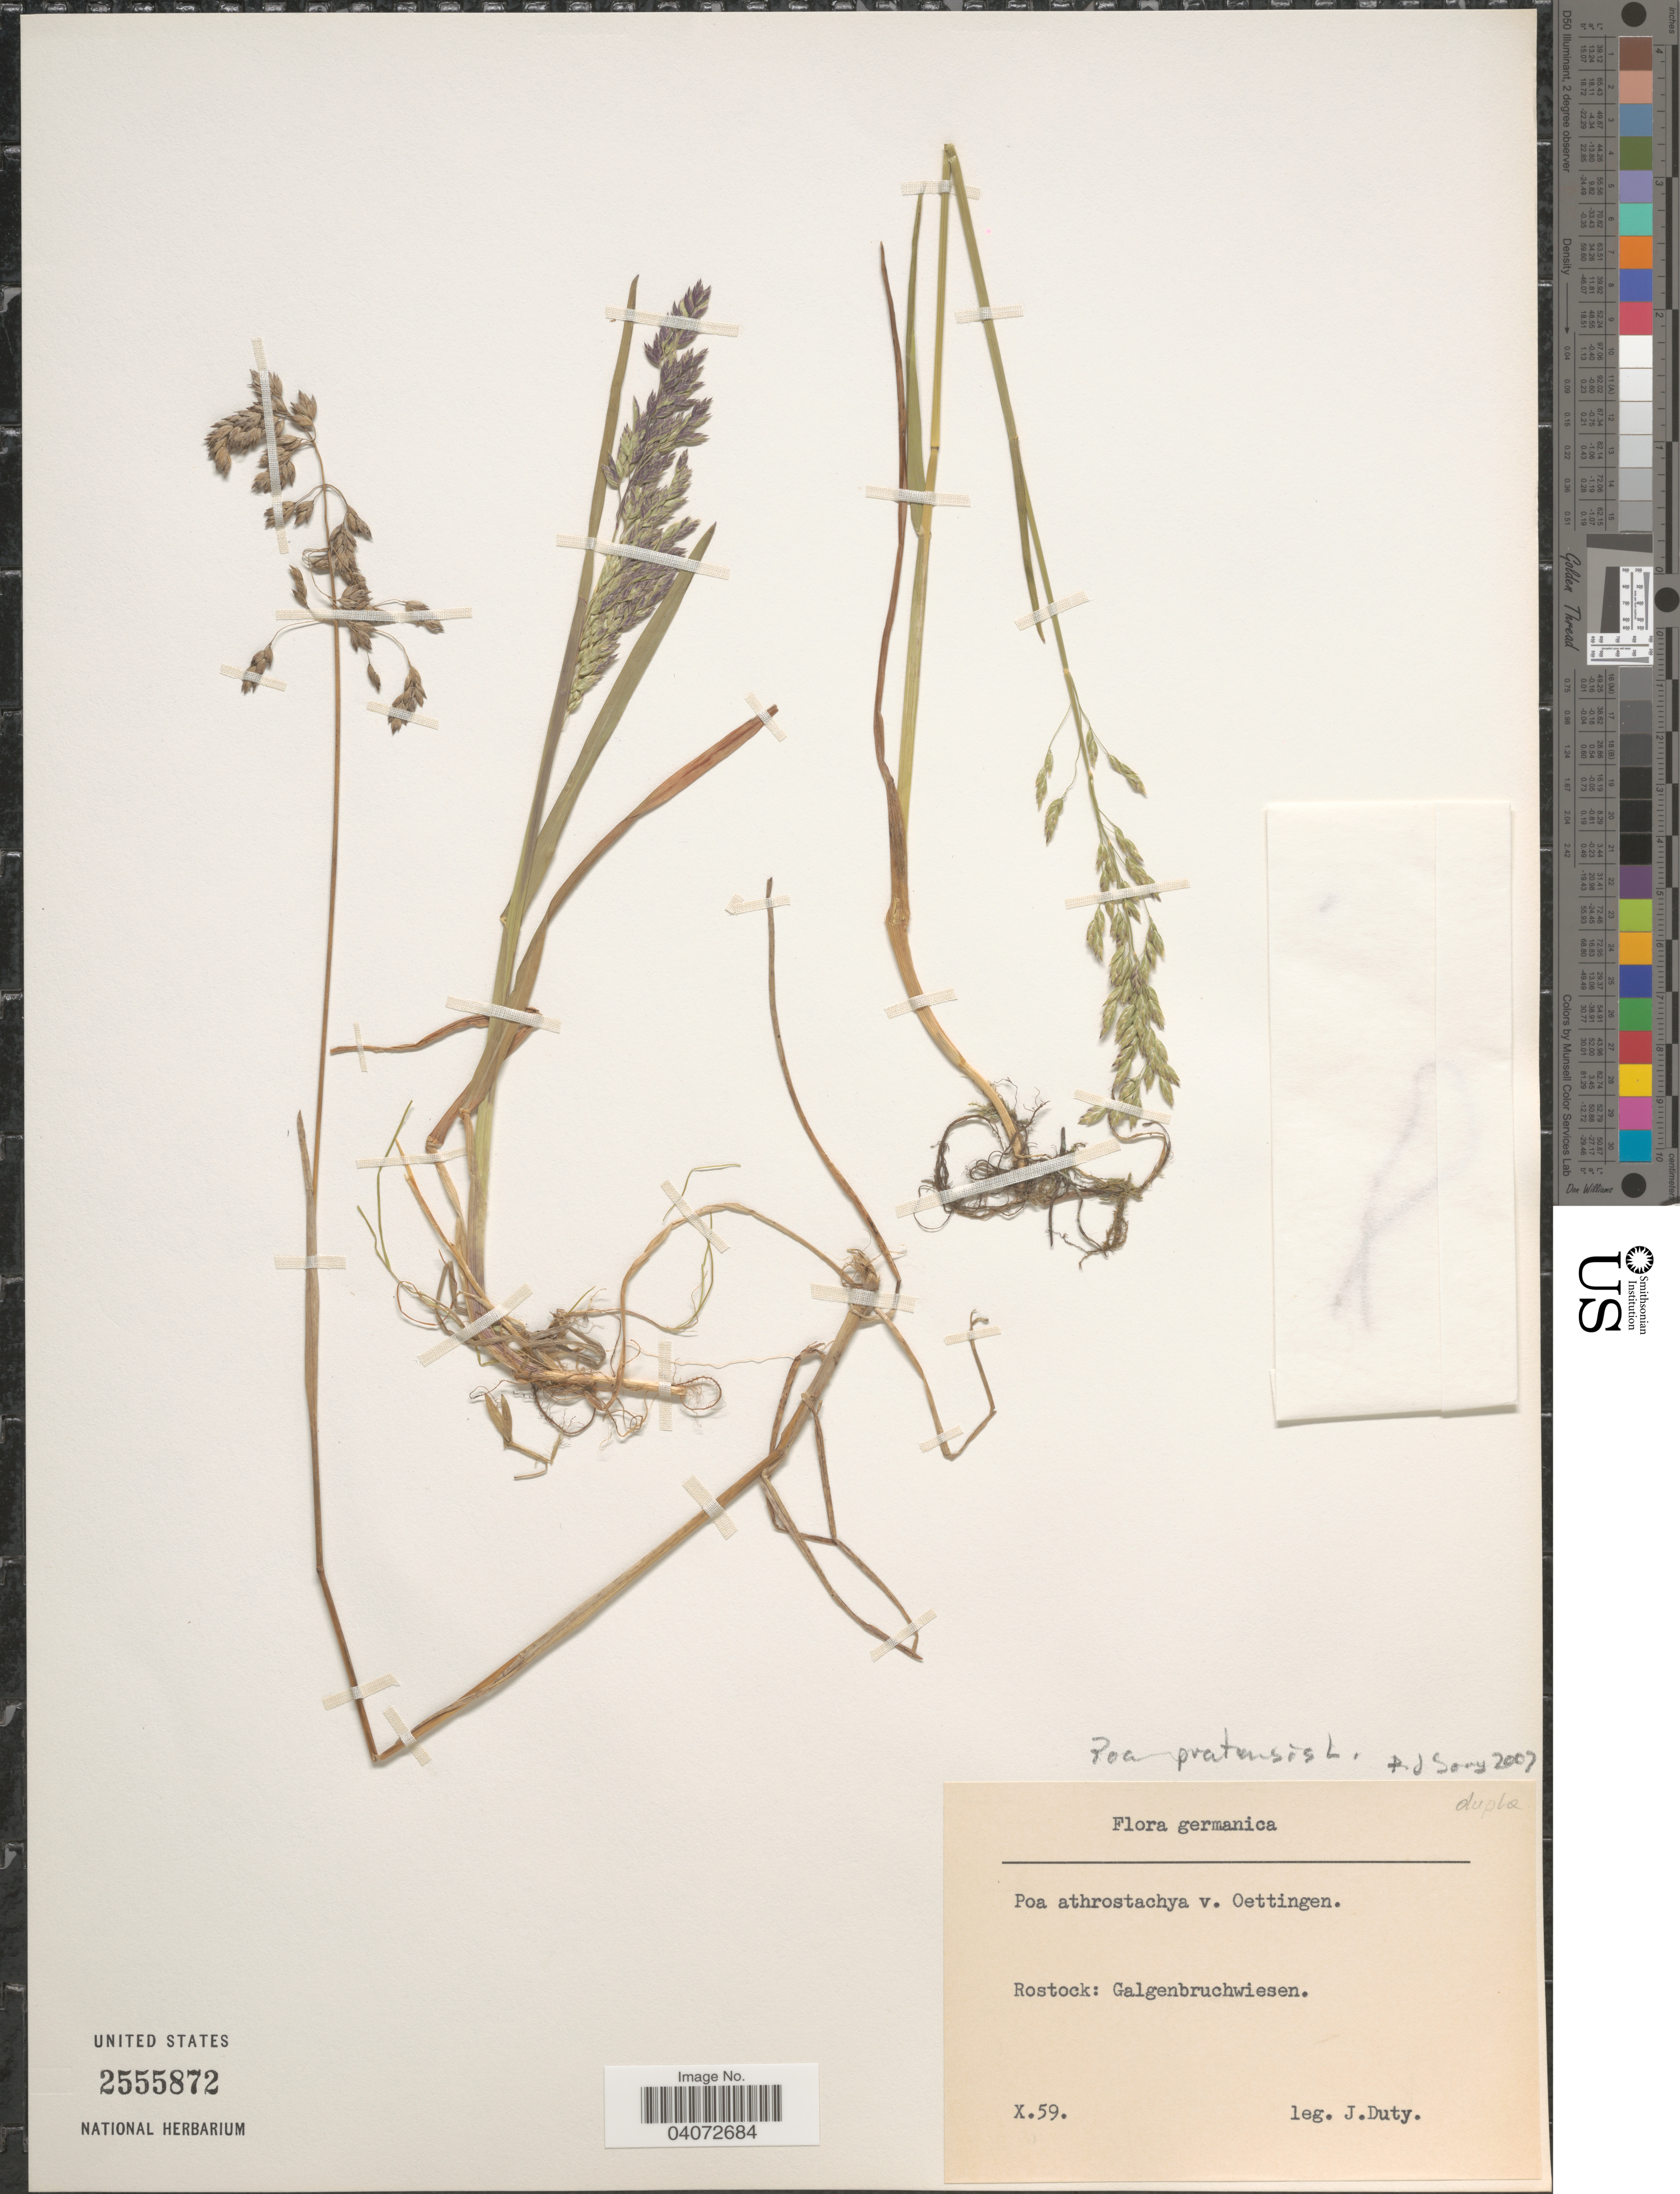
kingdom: Plantae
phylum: Tracheophyta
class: Liliopsida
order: Poales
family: Poaceae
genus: Poa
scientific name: Poa pratensis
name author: L.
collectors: J. Duty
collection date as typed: Transcribed d/m/y: /10/59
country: Germany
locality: Germanica. Rostock: Galgenbruchwiesen.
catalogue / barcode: US 2555872